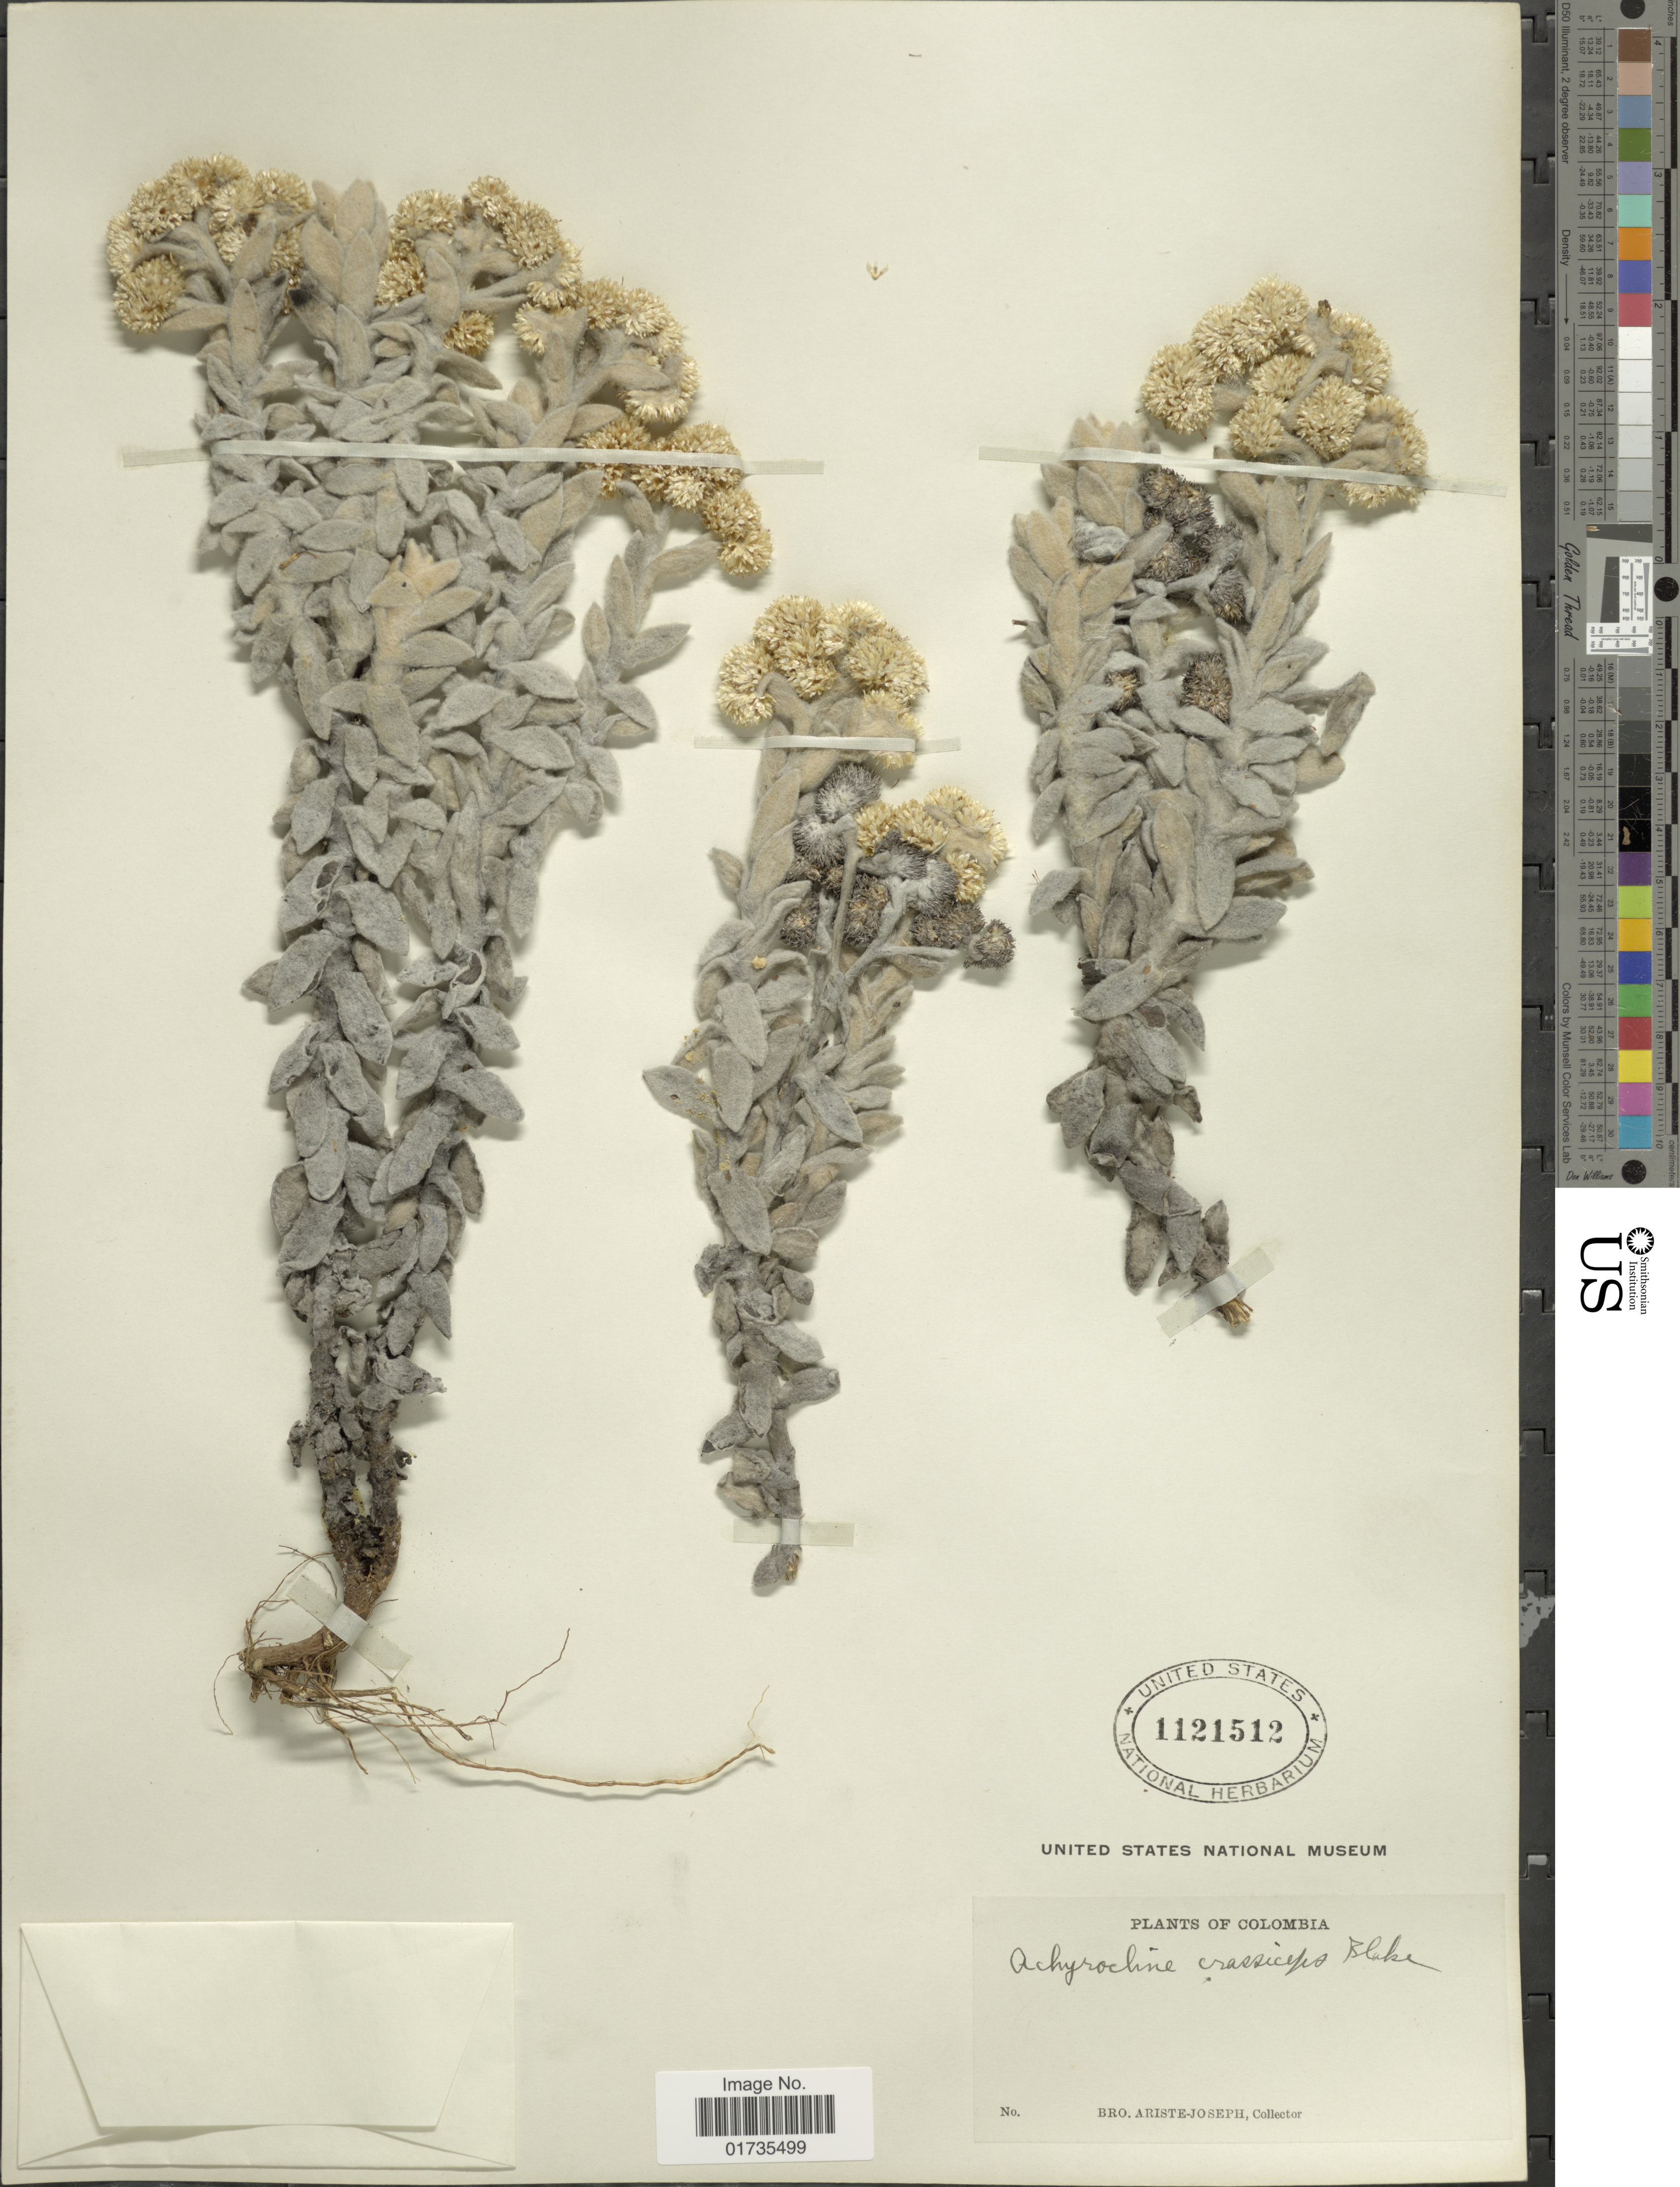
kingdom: Plantae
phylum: Tracheophyta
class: Magnoliopsida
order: Asterales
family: Asteraceae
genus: Achyrocline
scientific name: Achyrocline crassiceps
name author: S.F. Blake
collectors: Bro. Ariste-Joseph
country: Colombia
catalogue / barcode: US 1121512